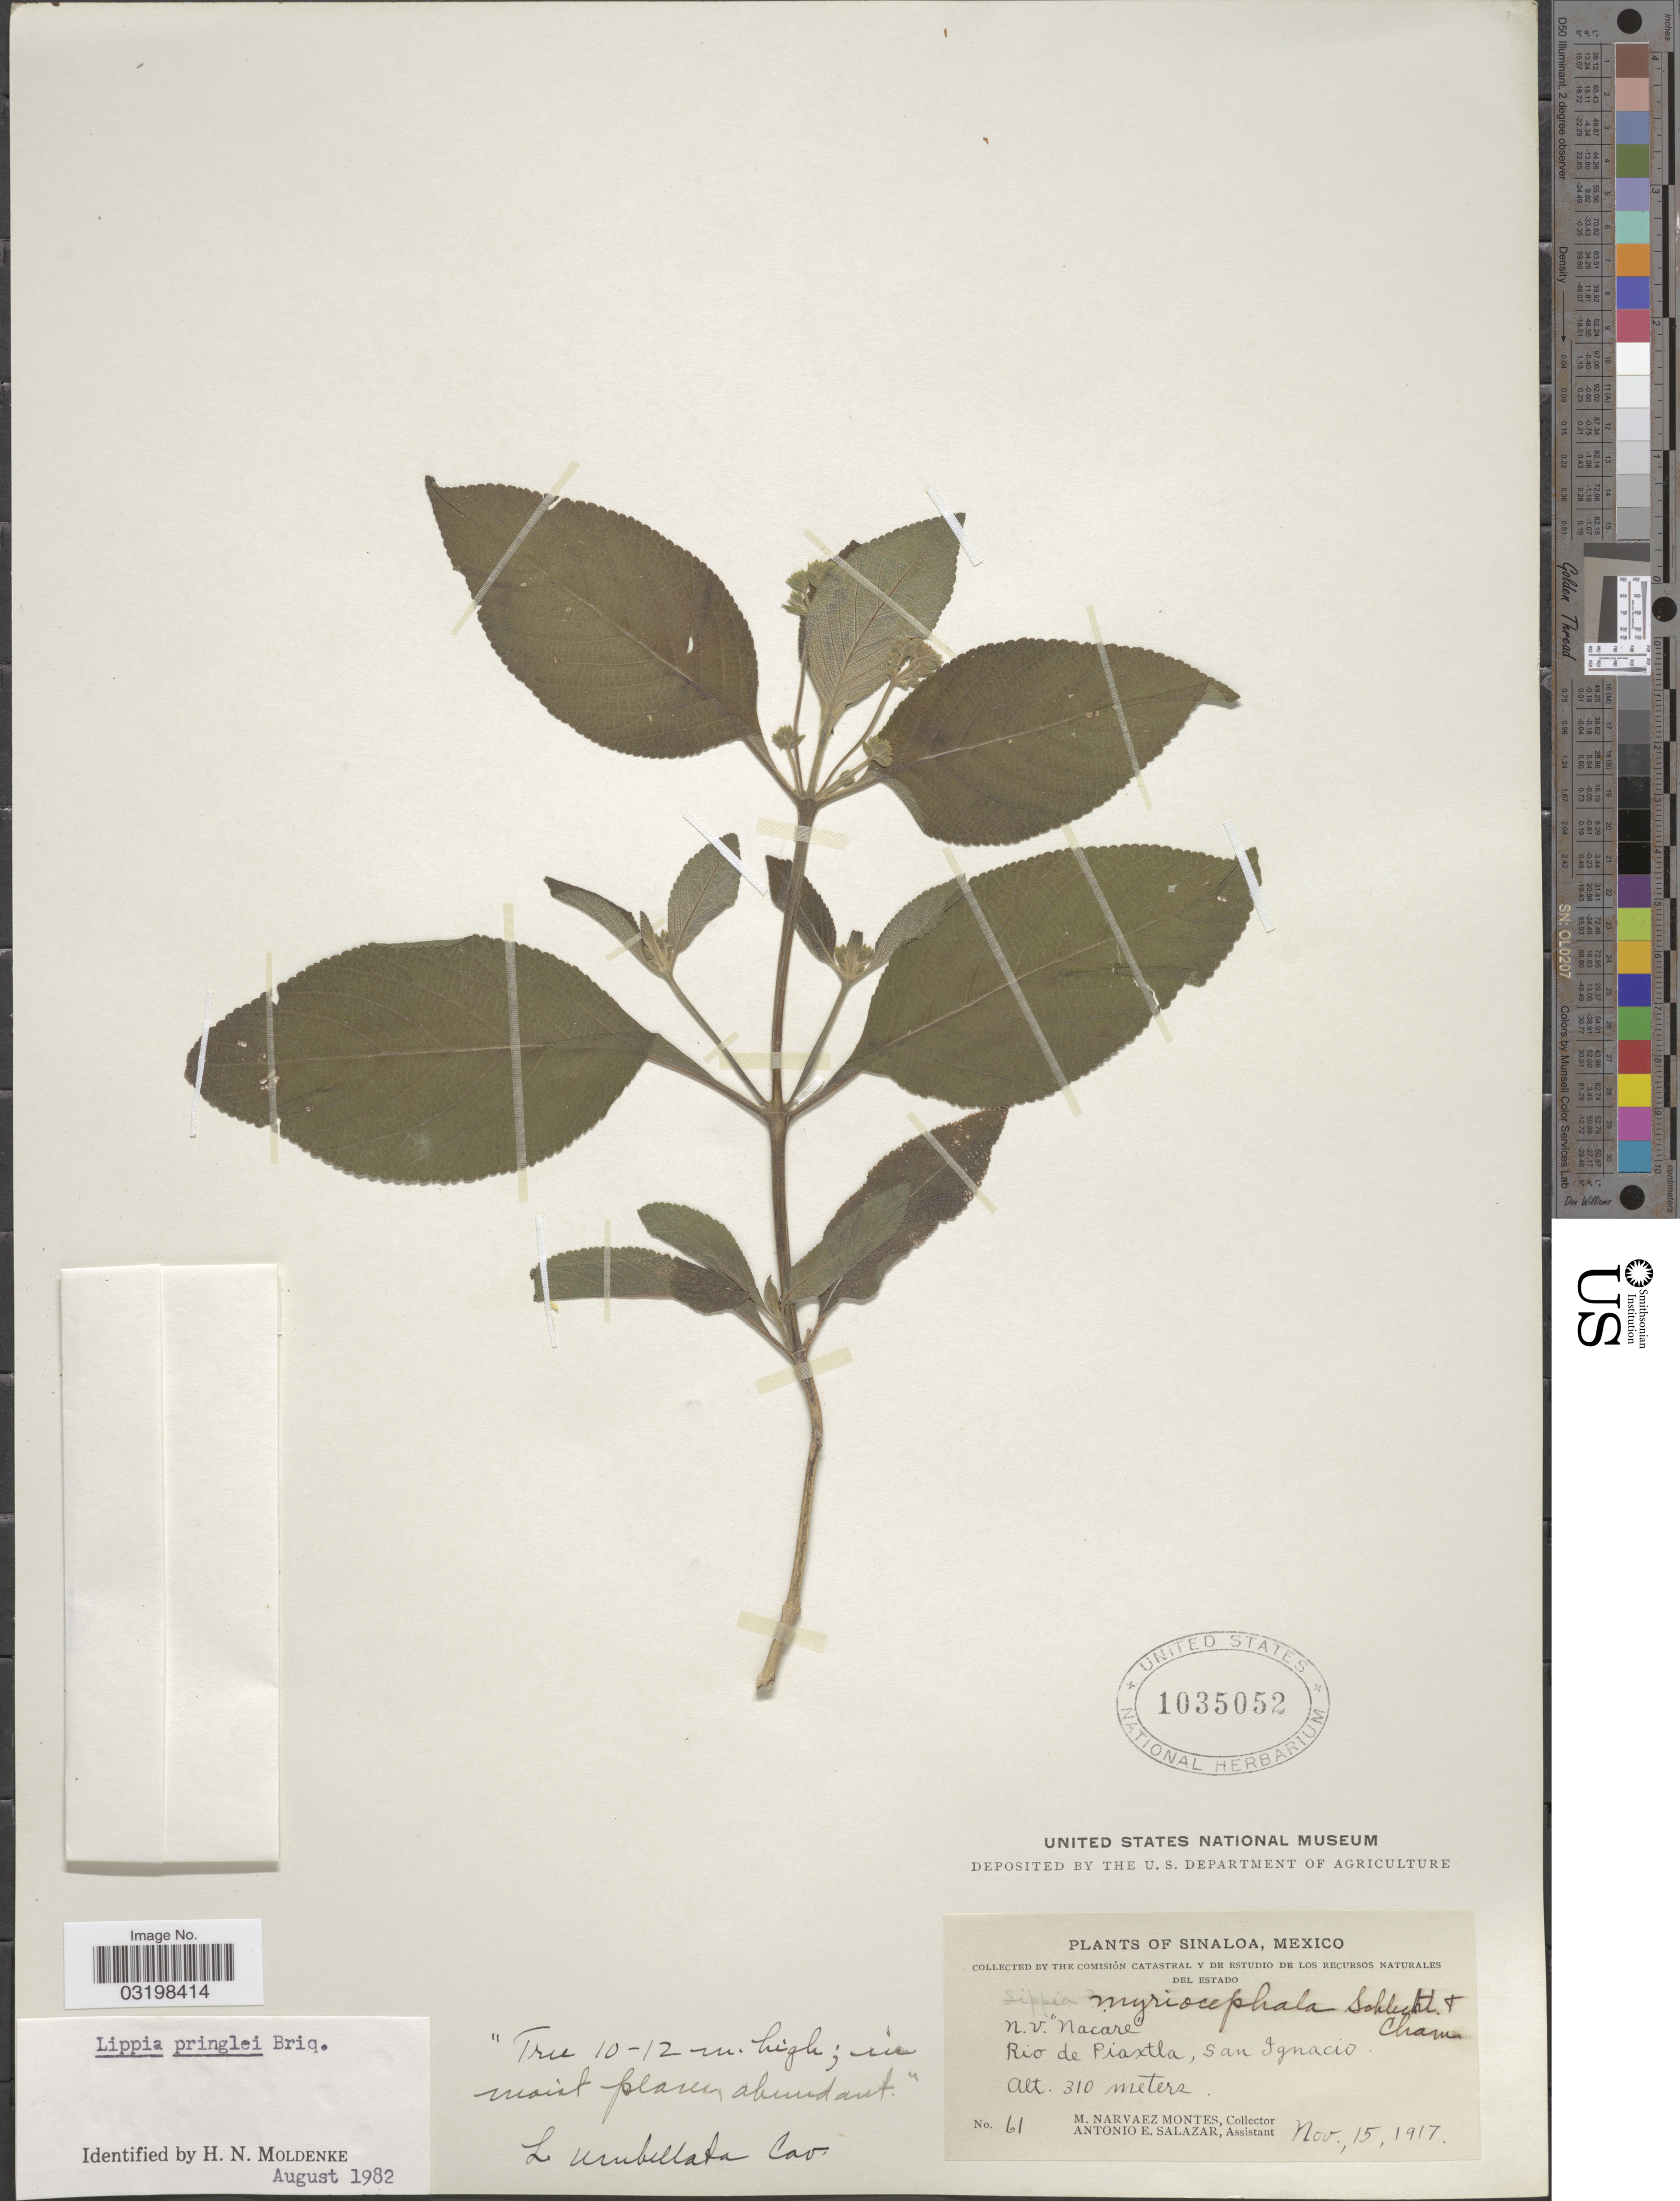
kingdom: Plantae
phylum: Tracheophyta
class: Magnoliopsida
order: Lamiales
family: Verbenaceae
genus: Lippia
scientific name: Lippia umbellata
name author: Cav.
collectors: M. Narvaez-Montes & A. E. Salazar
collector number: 61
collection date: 1917-11-15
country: Mexico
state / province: Sinaloa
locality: Rio de Piaxtla, San Ignacio.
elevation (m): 310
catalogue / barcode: US 1035052